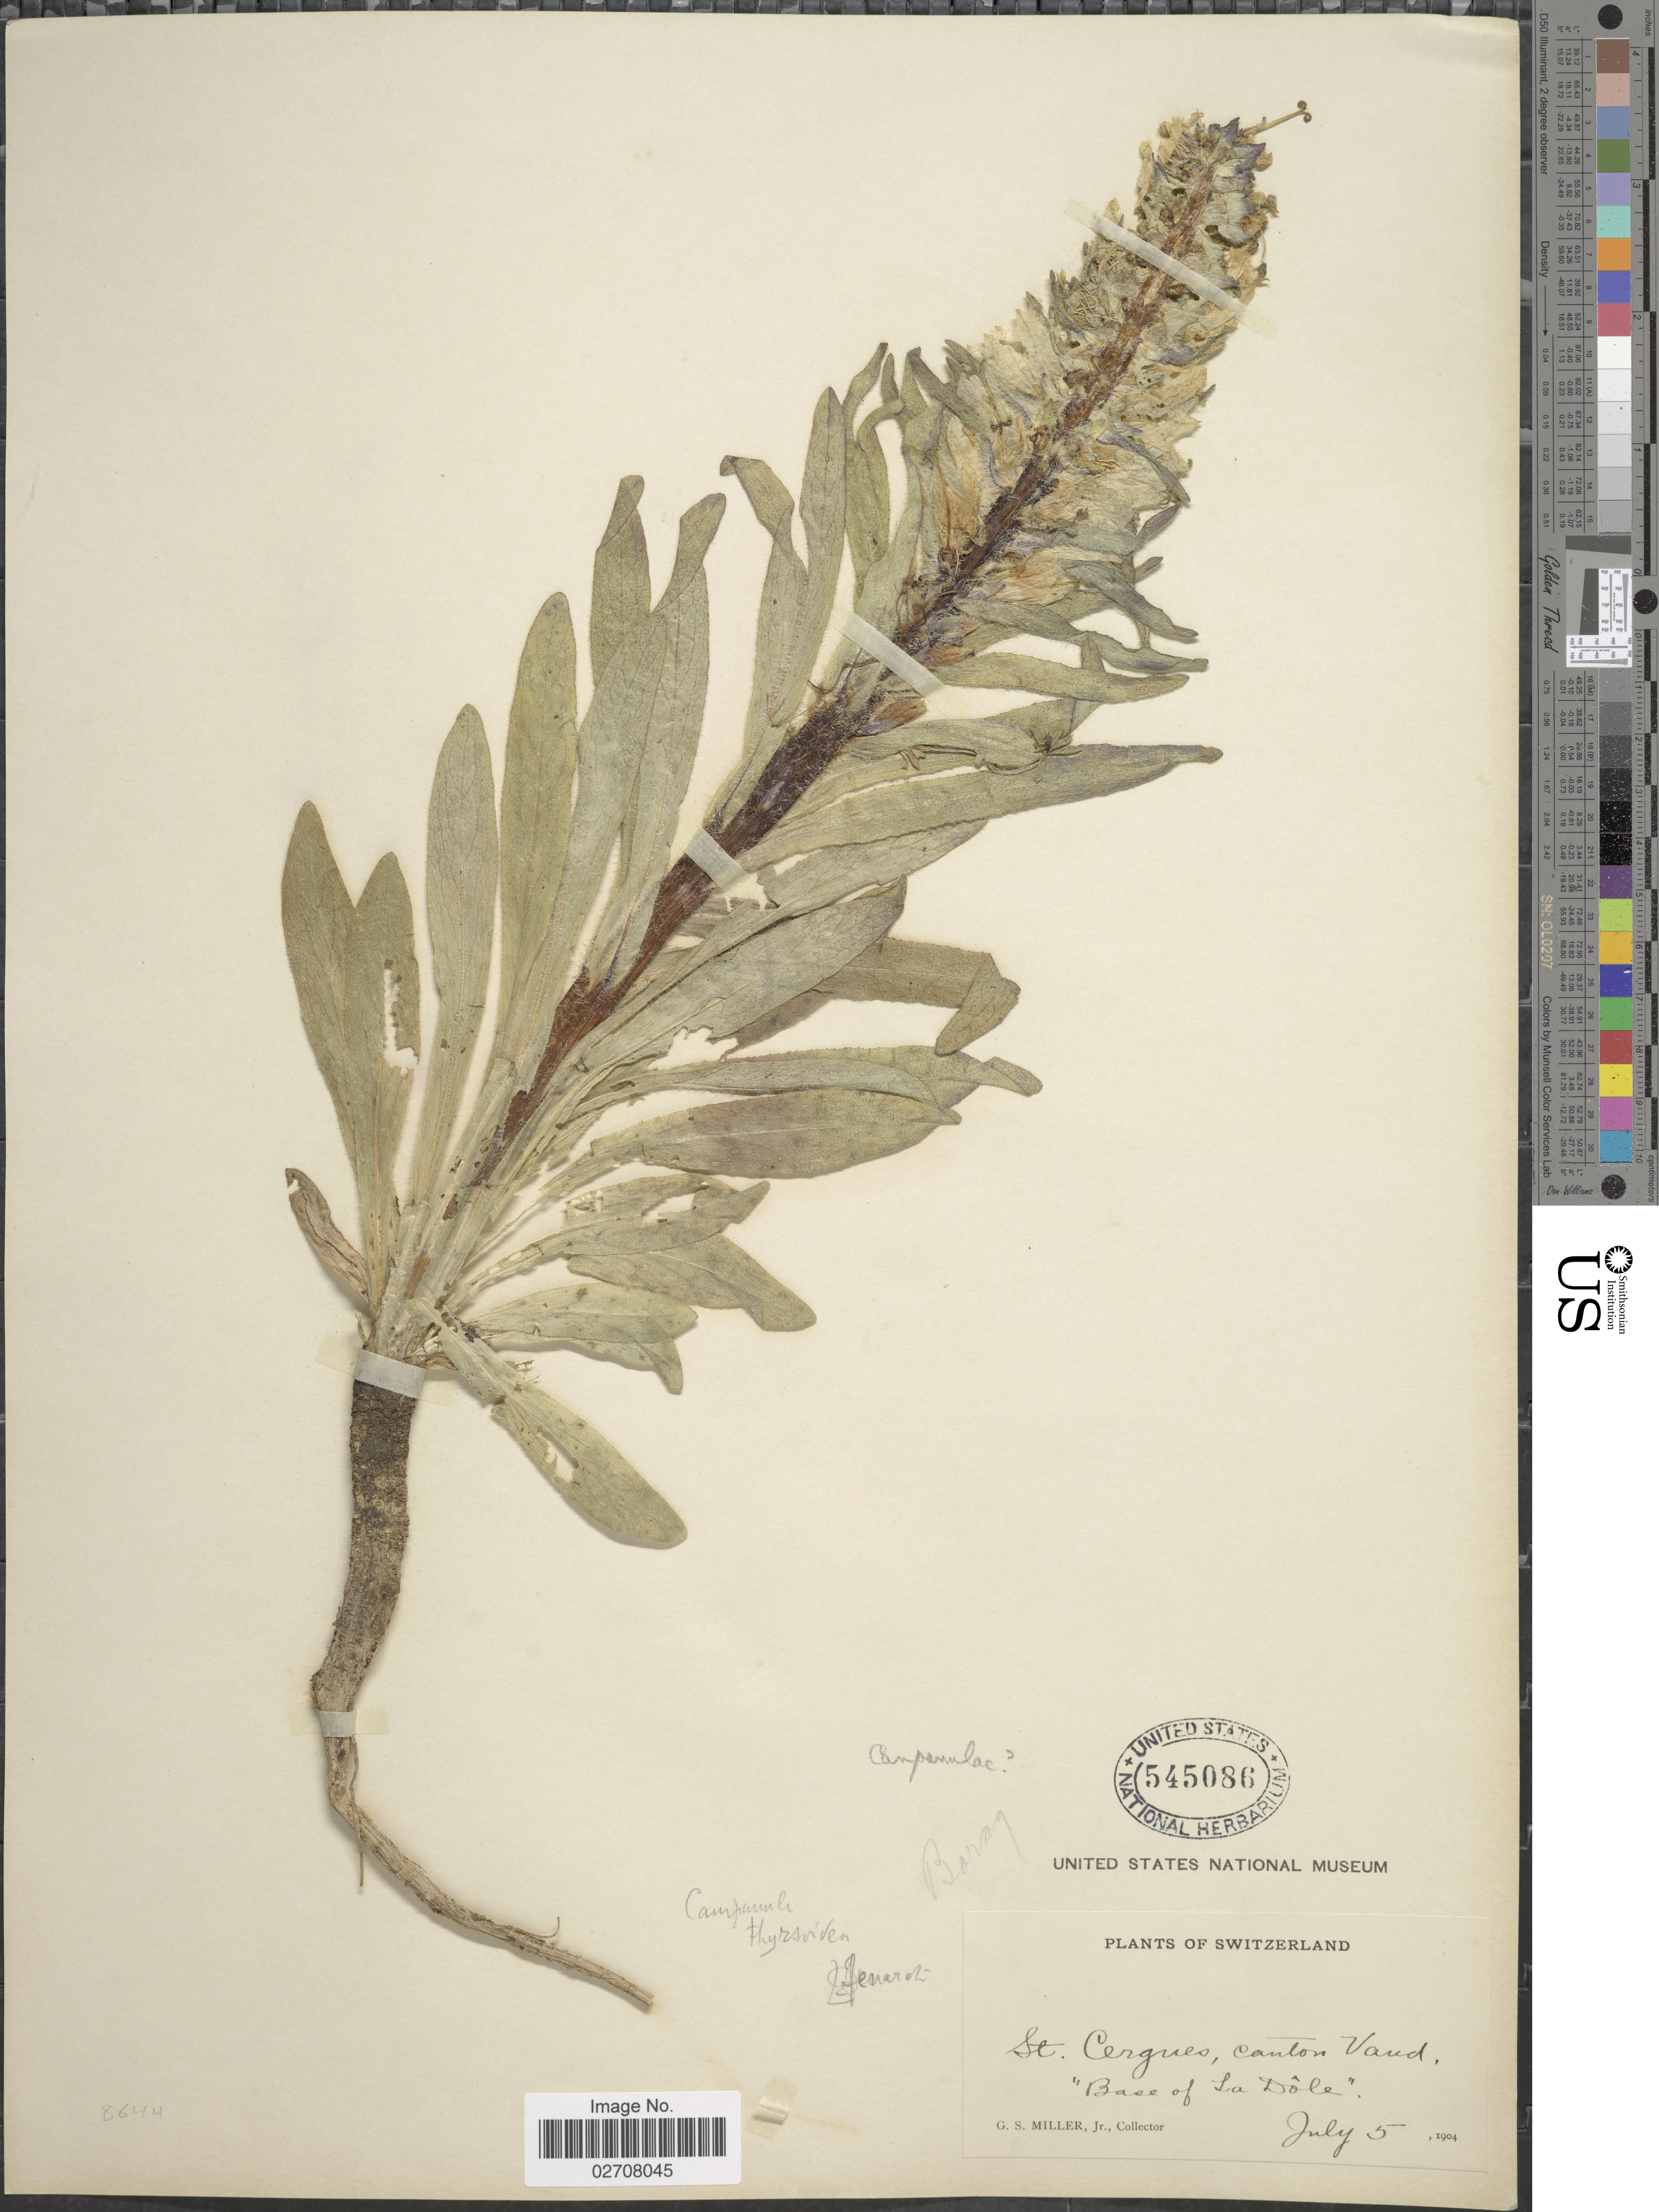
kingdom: Plantae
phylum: Tracheophyta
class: Magnoliopsida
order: Asterales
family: Campanulaceae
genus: Campanula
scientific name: Campanula thyrsoides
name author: L.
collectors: G. S. Miller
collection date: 1904-07-05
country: Switzerland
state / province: Vaud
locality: St. Cergues, Canton Vaud. "Base of La Dole"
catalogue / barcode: US 545086